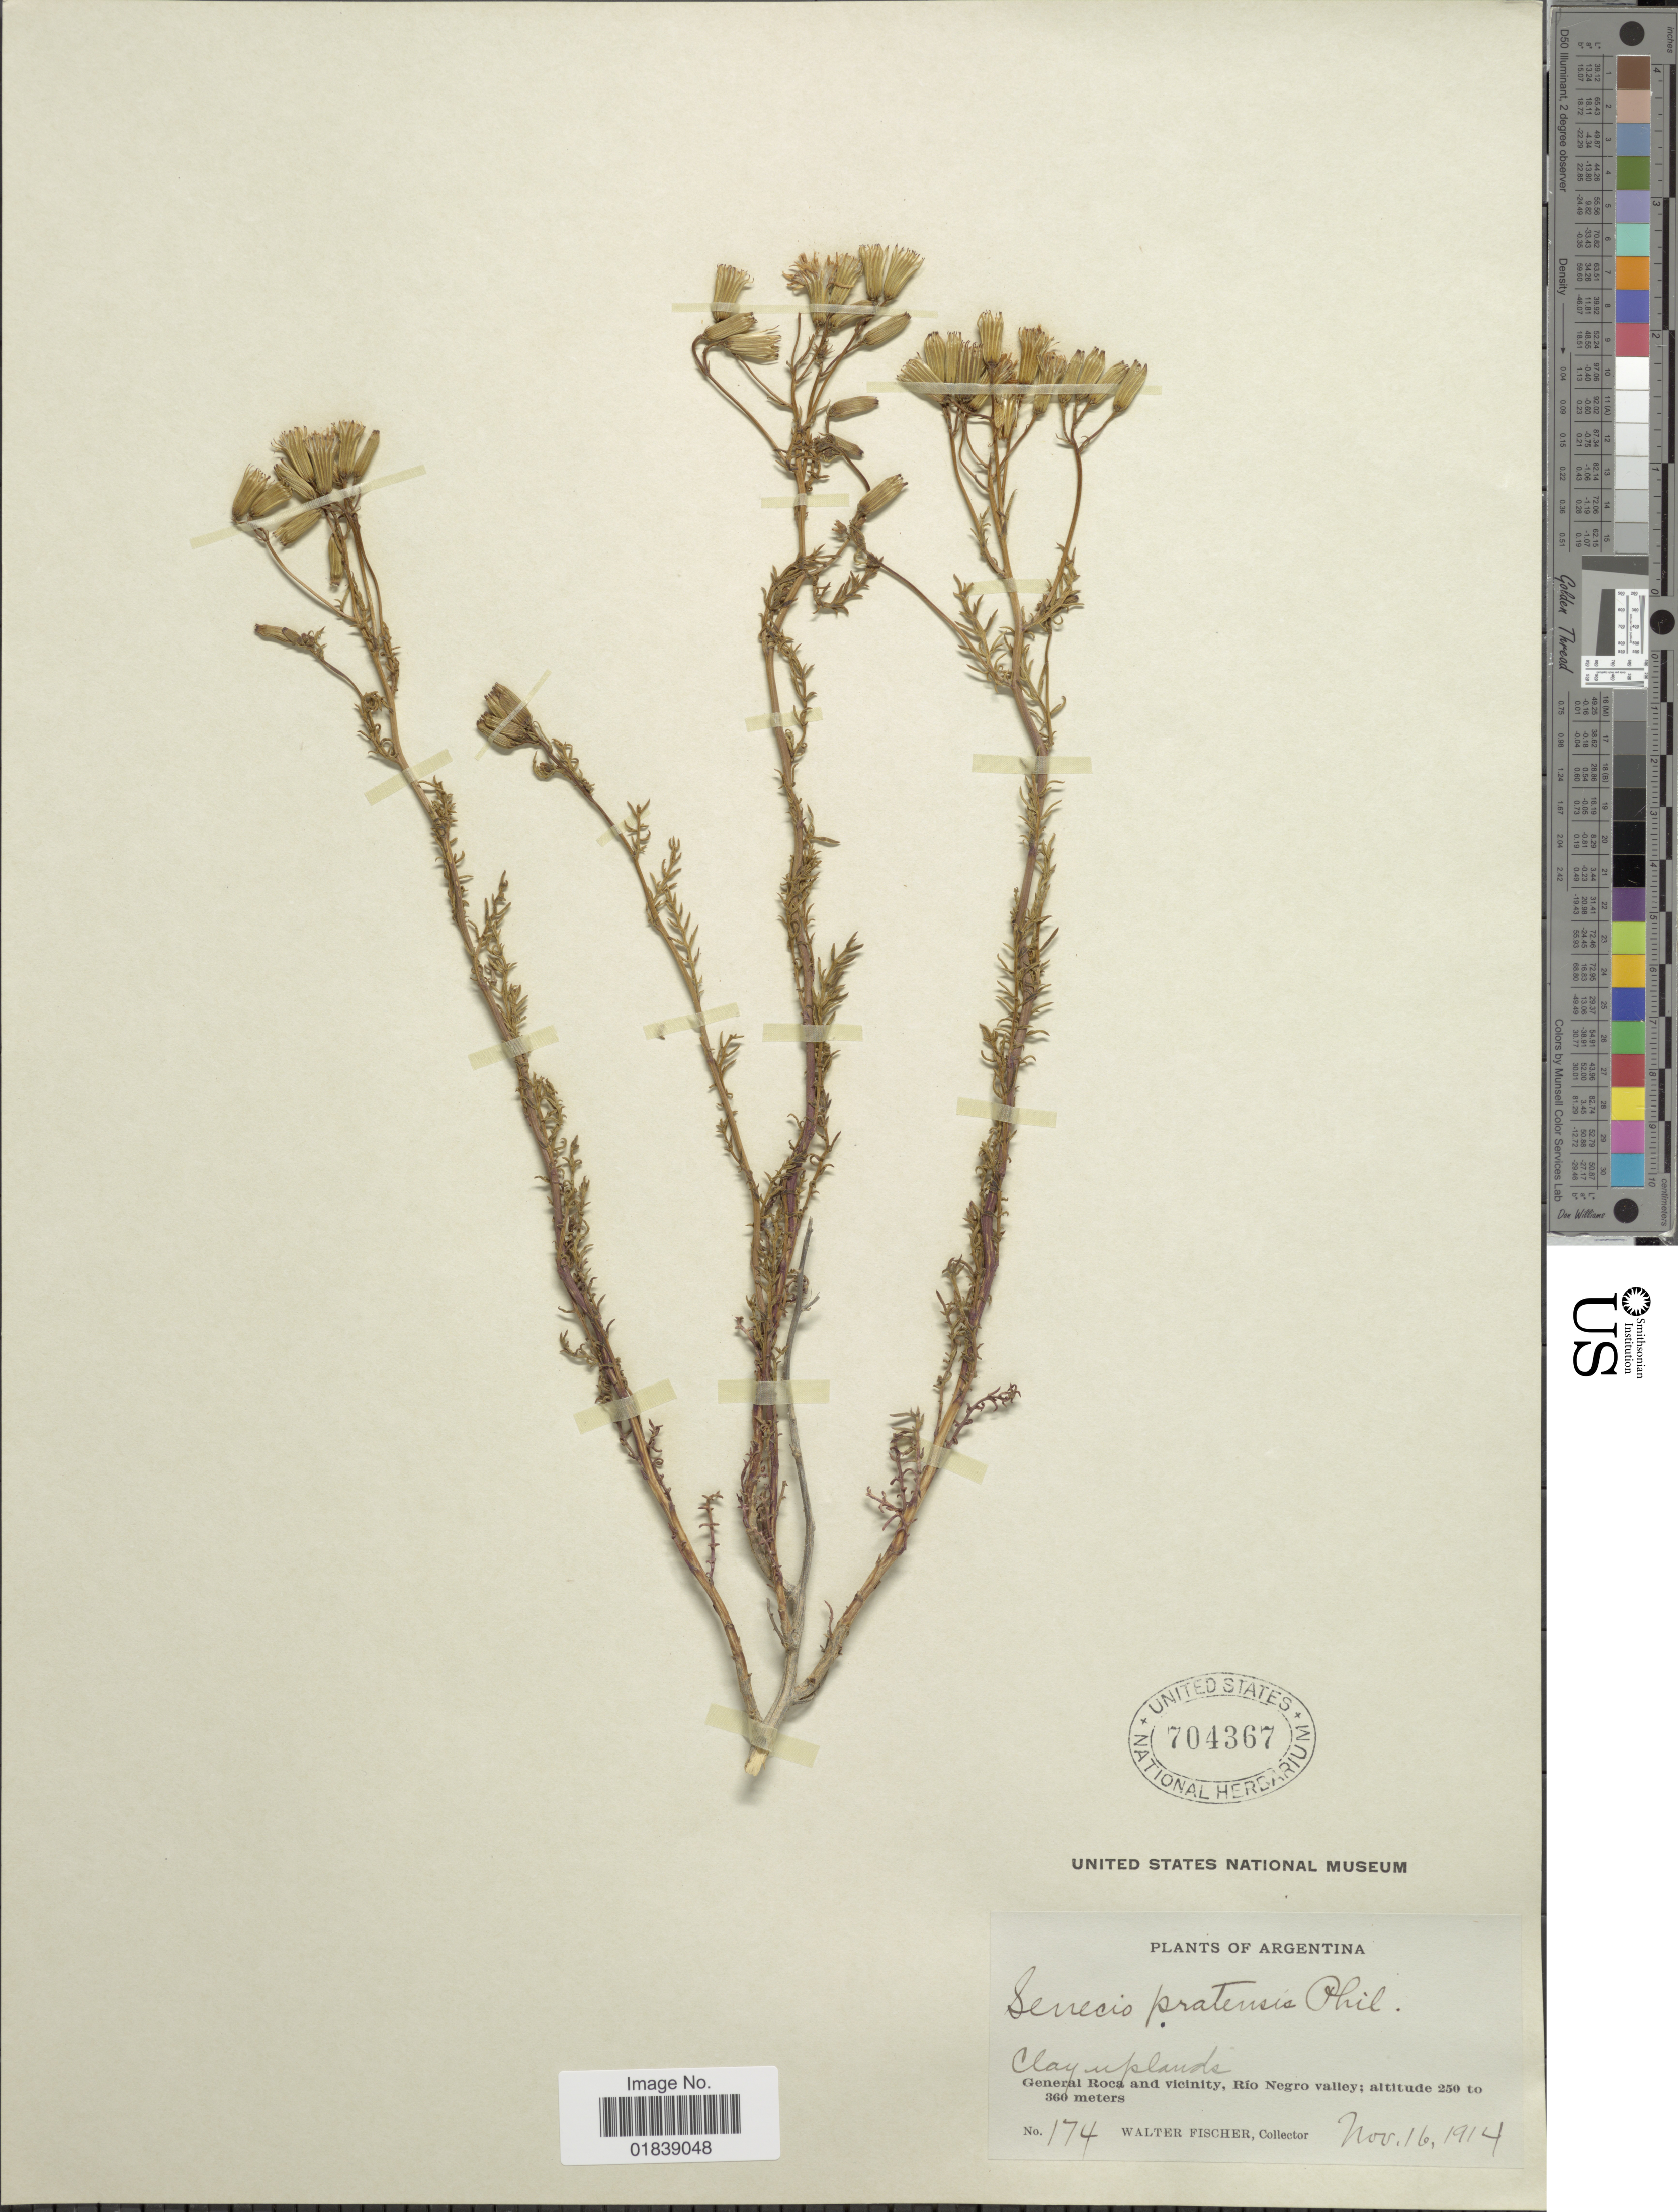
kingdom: Plantae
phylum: Tracheophyta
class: Magnoliopsida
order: Asterales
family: Asteraceae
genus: Senecio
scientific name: Senecio glaber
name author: Less.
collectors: W. Fischer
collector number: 174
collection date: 1914-11-16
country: Argentina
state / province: Rio Negro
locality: General Roca and vicinity, Rio Negro Valley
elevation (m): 250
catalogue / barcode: US 704367